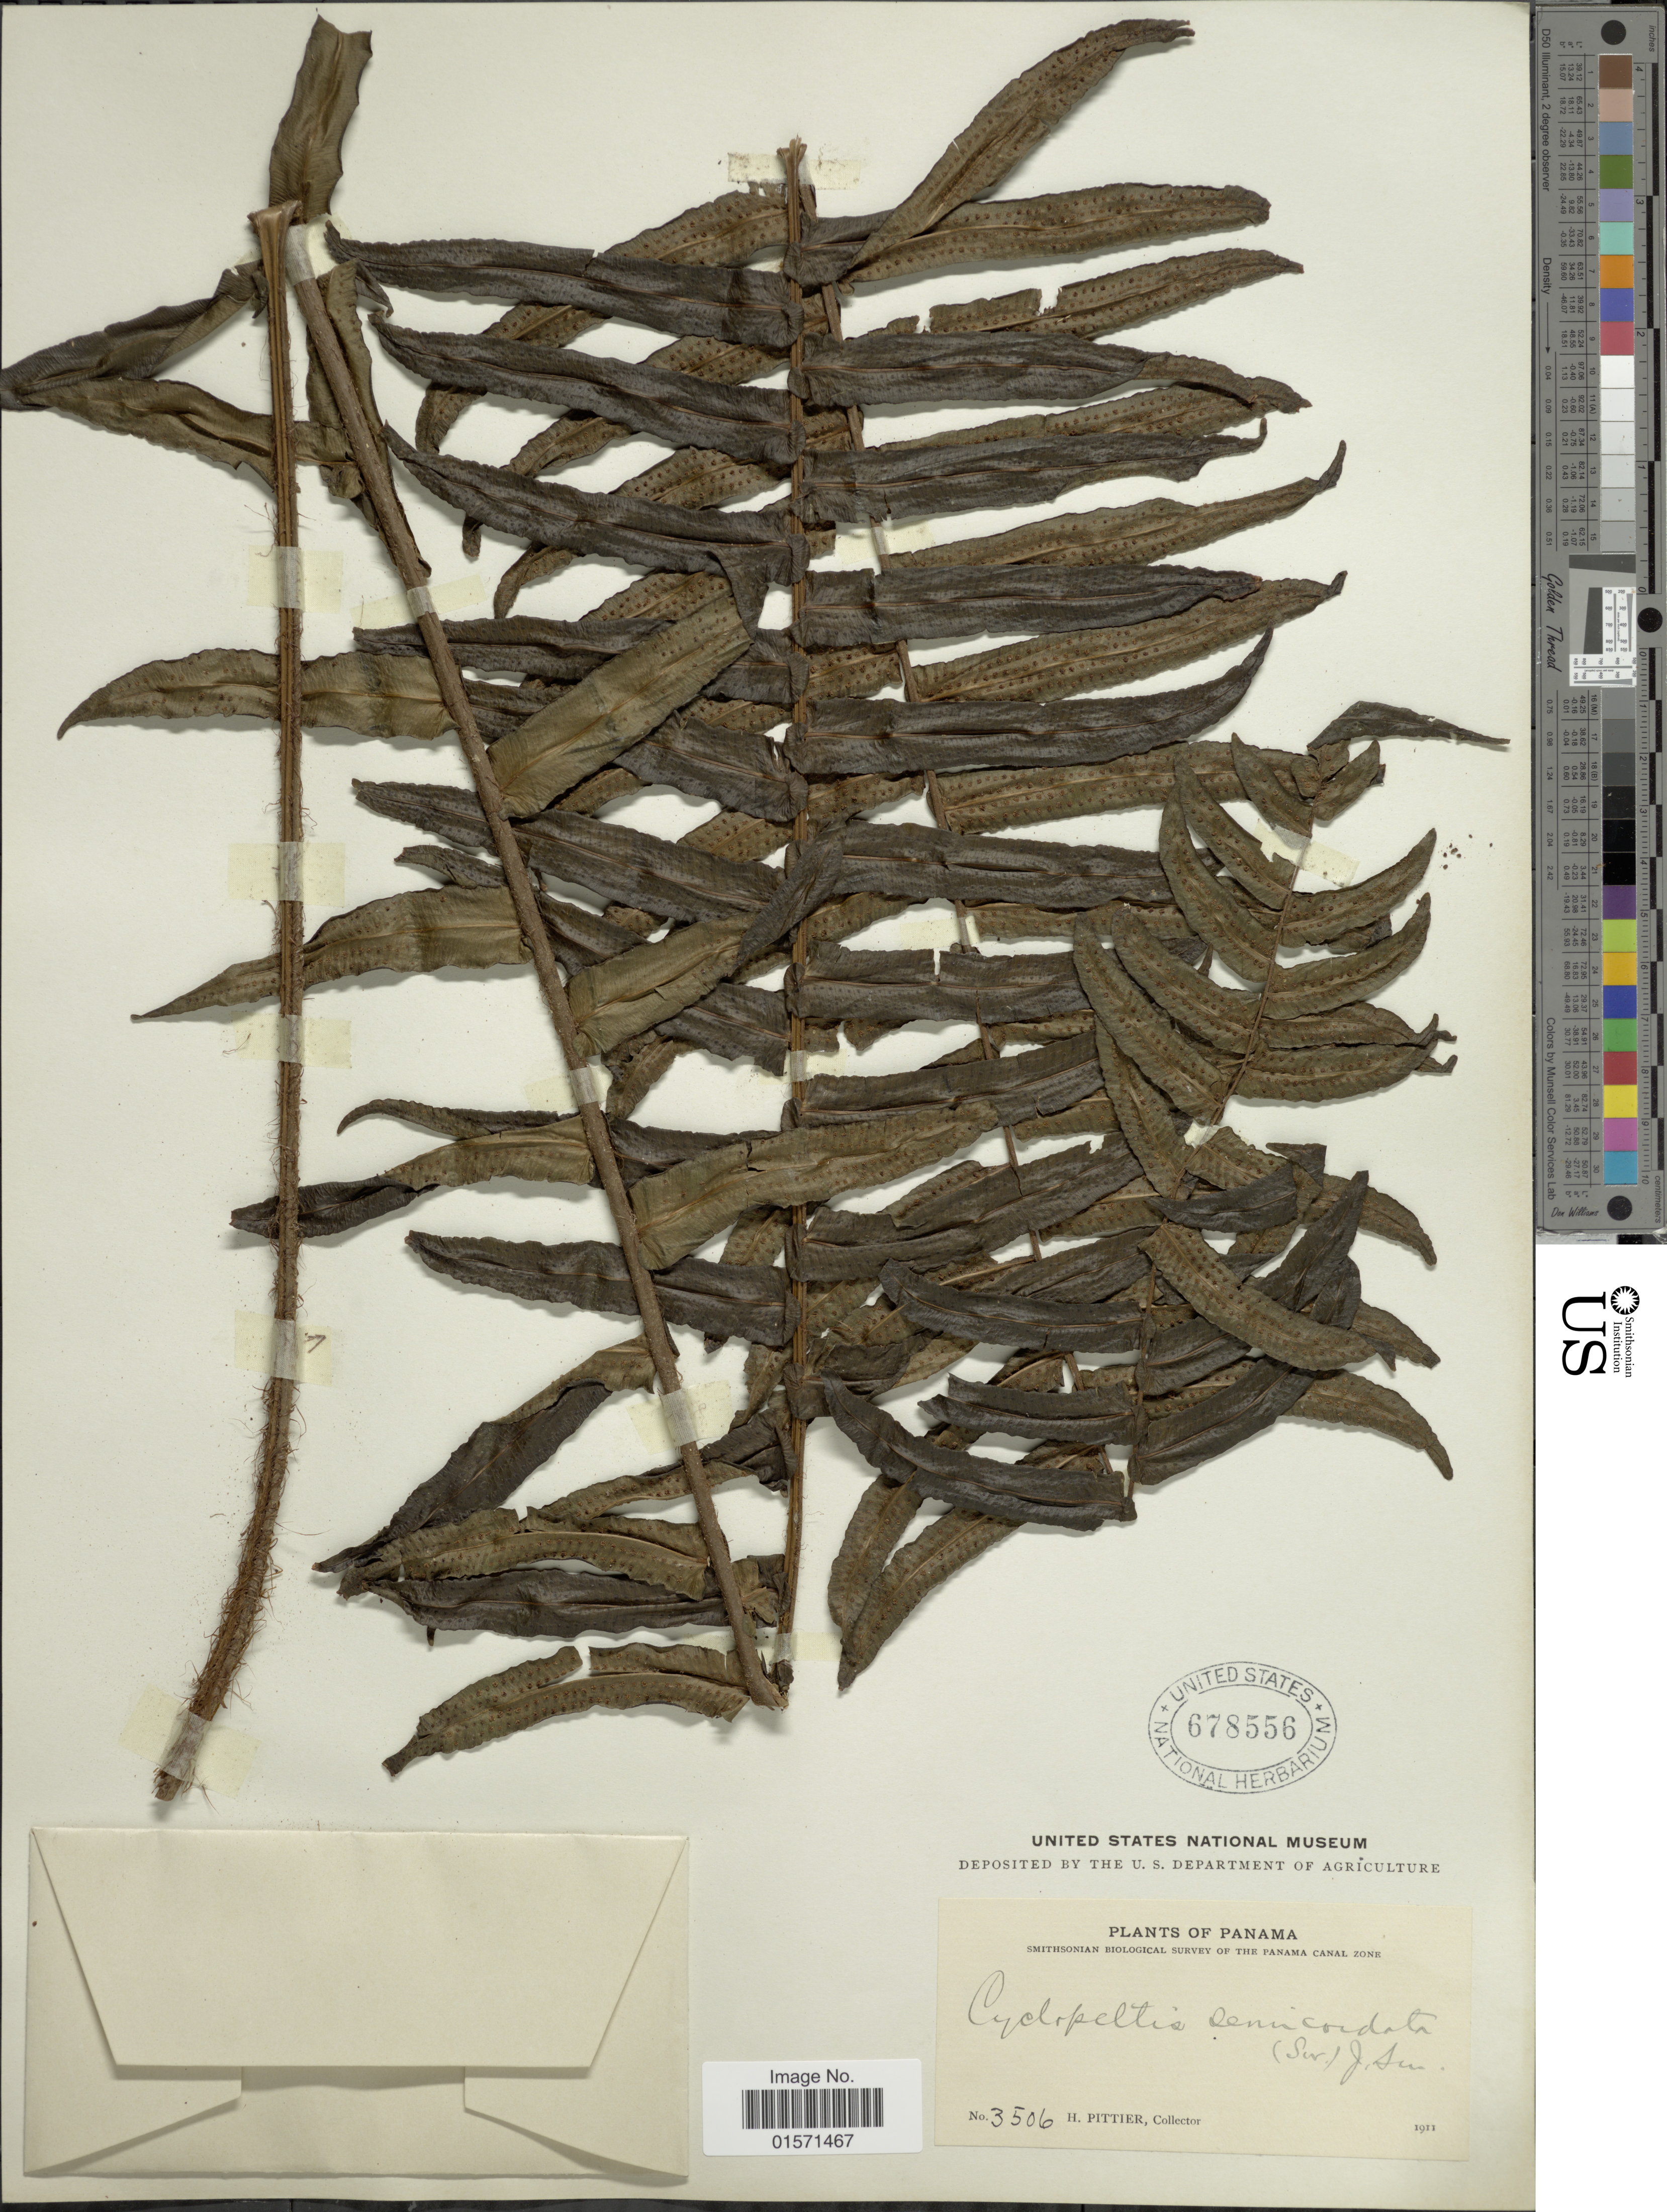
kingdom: Plantae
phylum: Tracheophyta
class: Polypodiopsida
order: Polypodiales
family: Lomariopsidaceae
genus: Cyclopeltis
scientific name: Cyclopeltis semicordata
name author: (Sw.) J. Sm.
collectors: H. F. Pittier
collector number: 3506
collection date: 1911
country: Panama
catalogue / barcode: US 678556